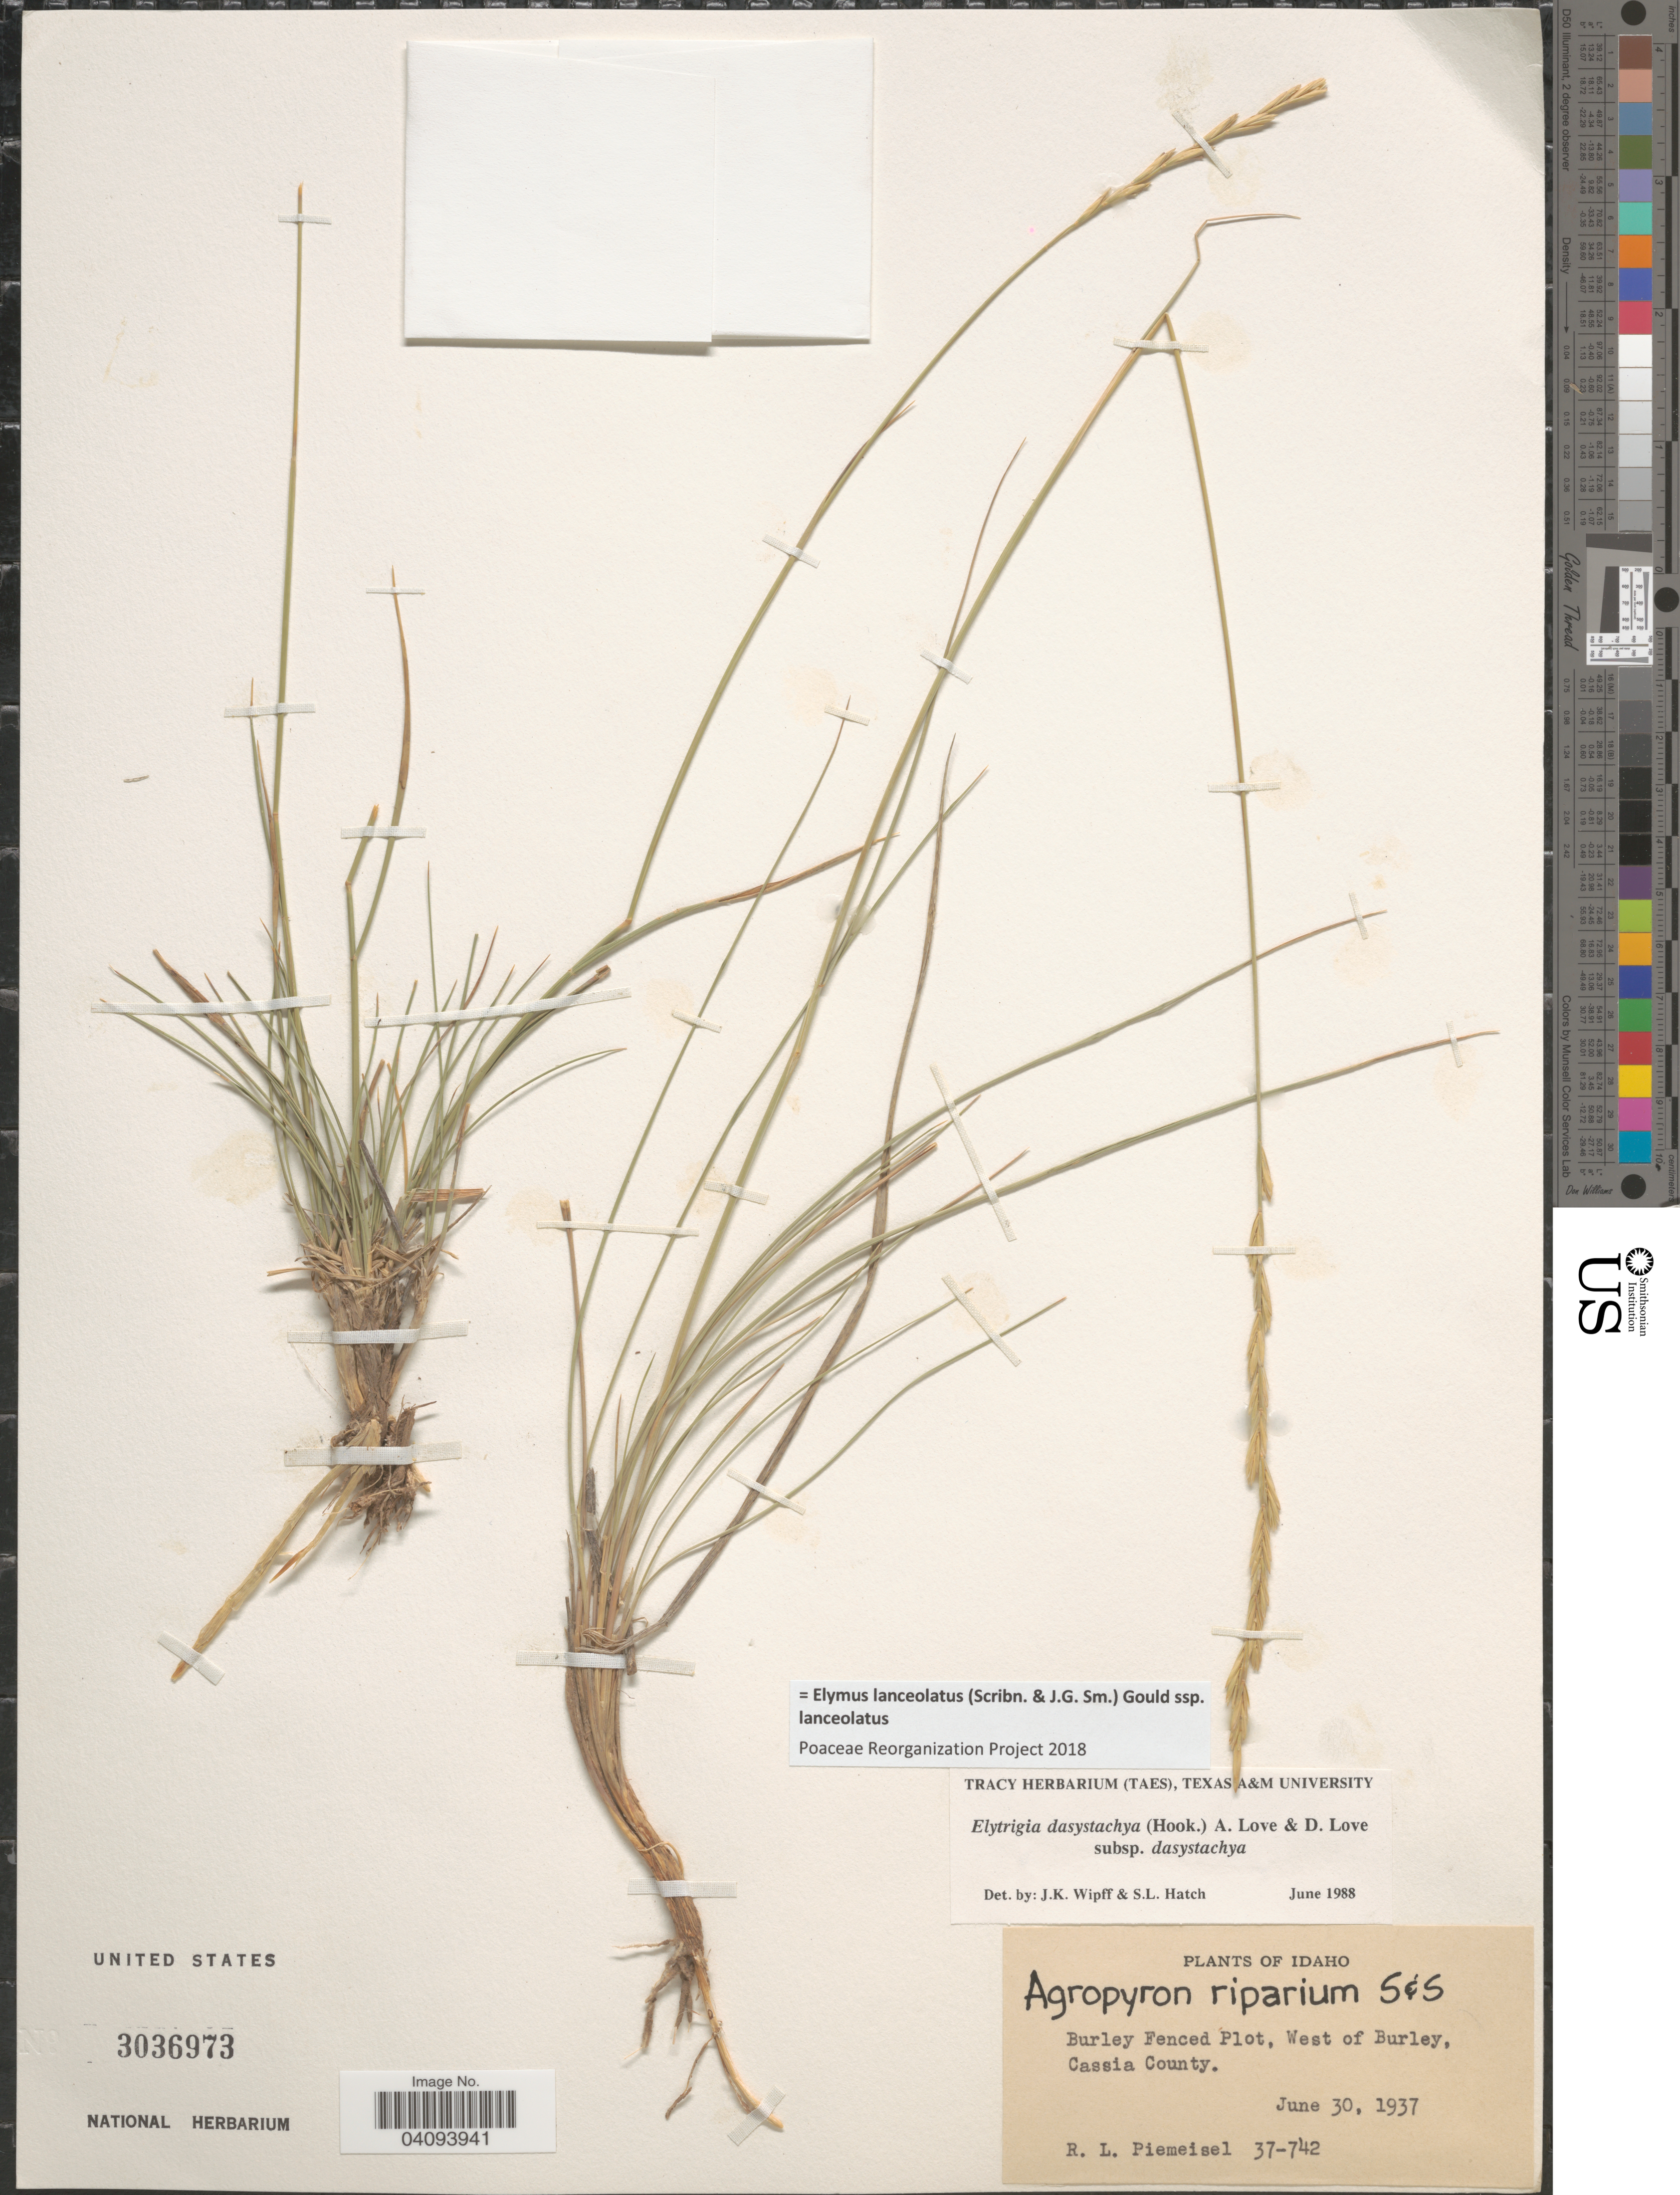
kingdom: Plantae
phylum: Tracheophyta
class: Liliopsida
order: Poales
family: Poaceae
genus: Elymus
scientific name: Elymus lanceolatus subsp. lanceolatus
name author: (Scribn. & J.G. Sm.) Gould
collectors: R. L. Piemeisel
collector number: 37-742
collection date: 1937-06-30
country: United States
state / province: Idaho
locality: Burley Fenced Plot, West of Burley, Cassia County.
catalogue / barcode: US 3036973